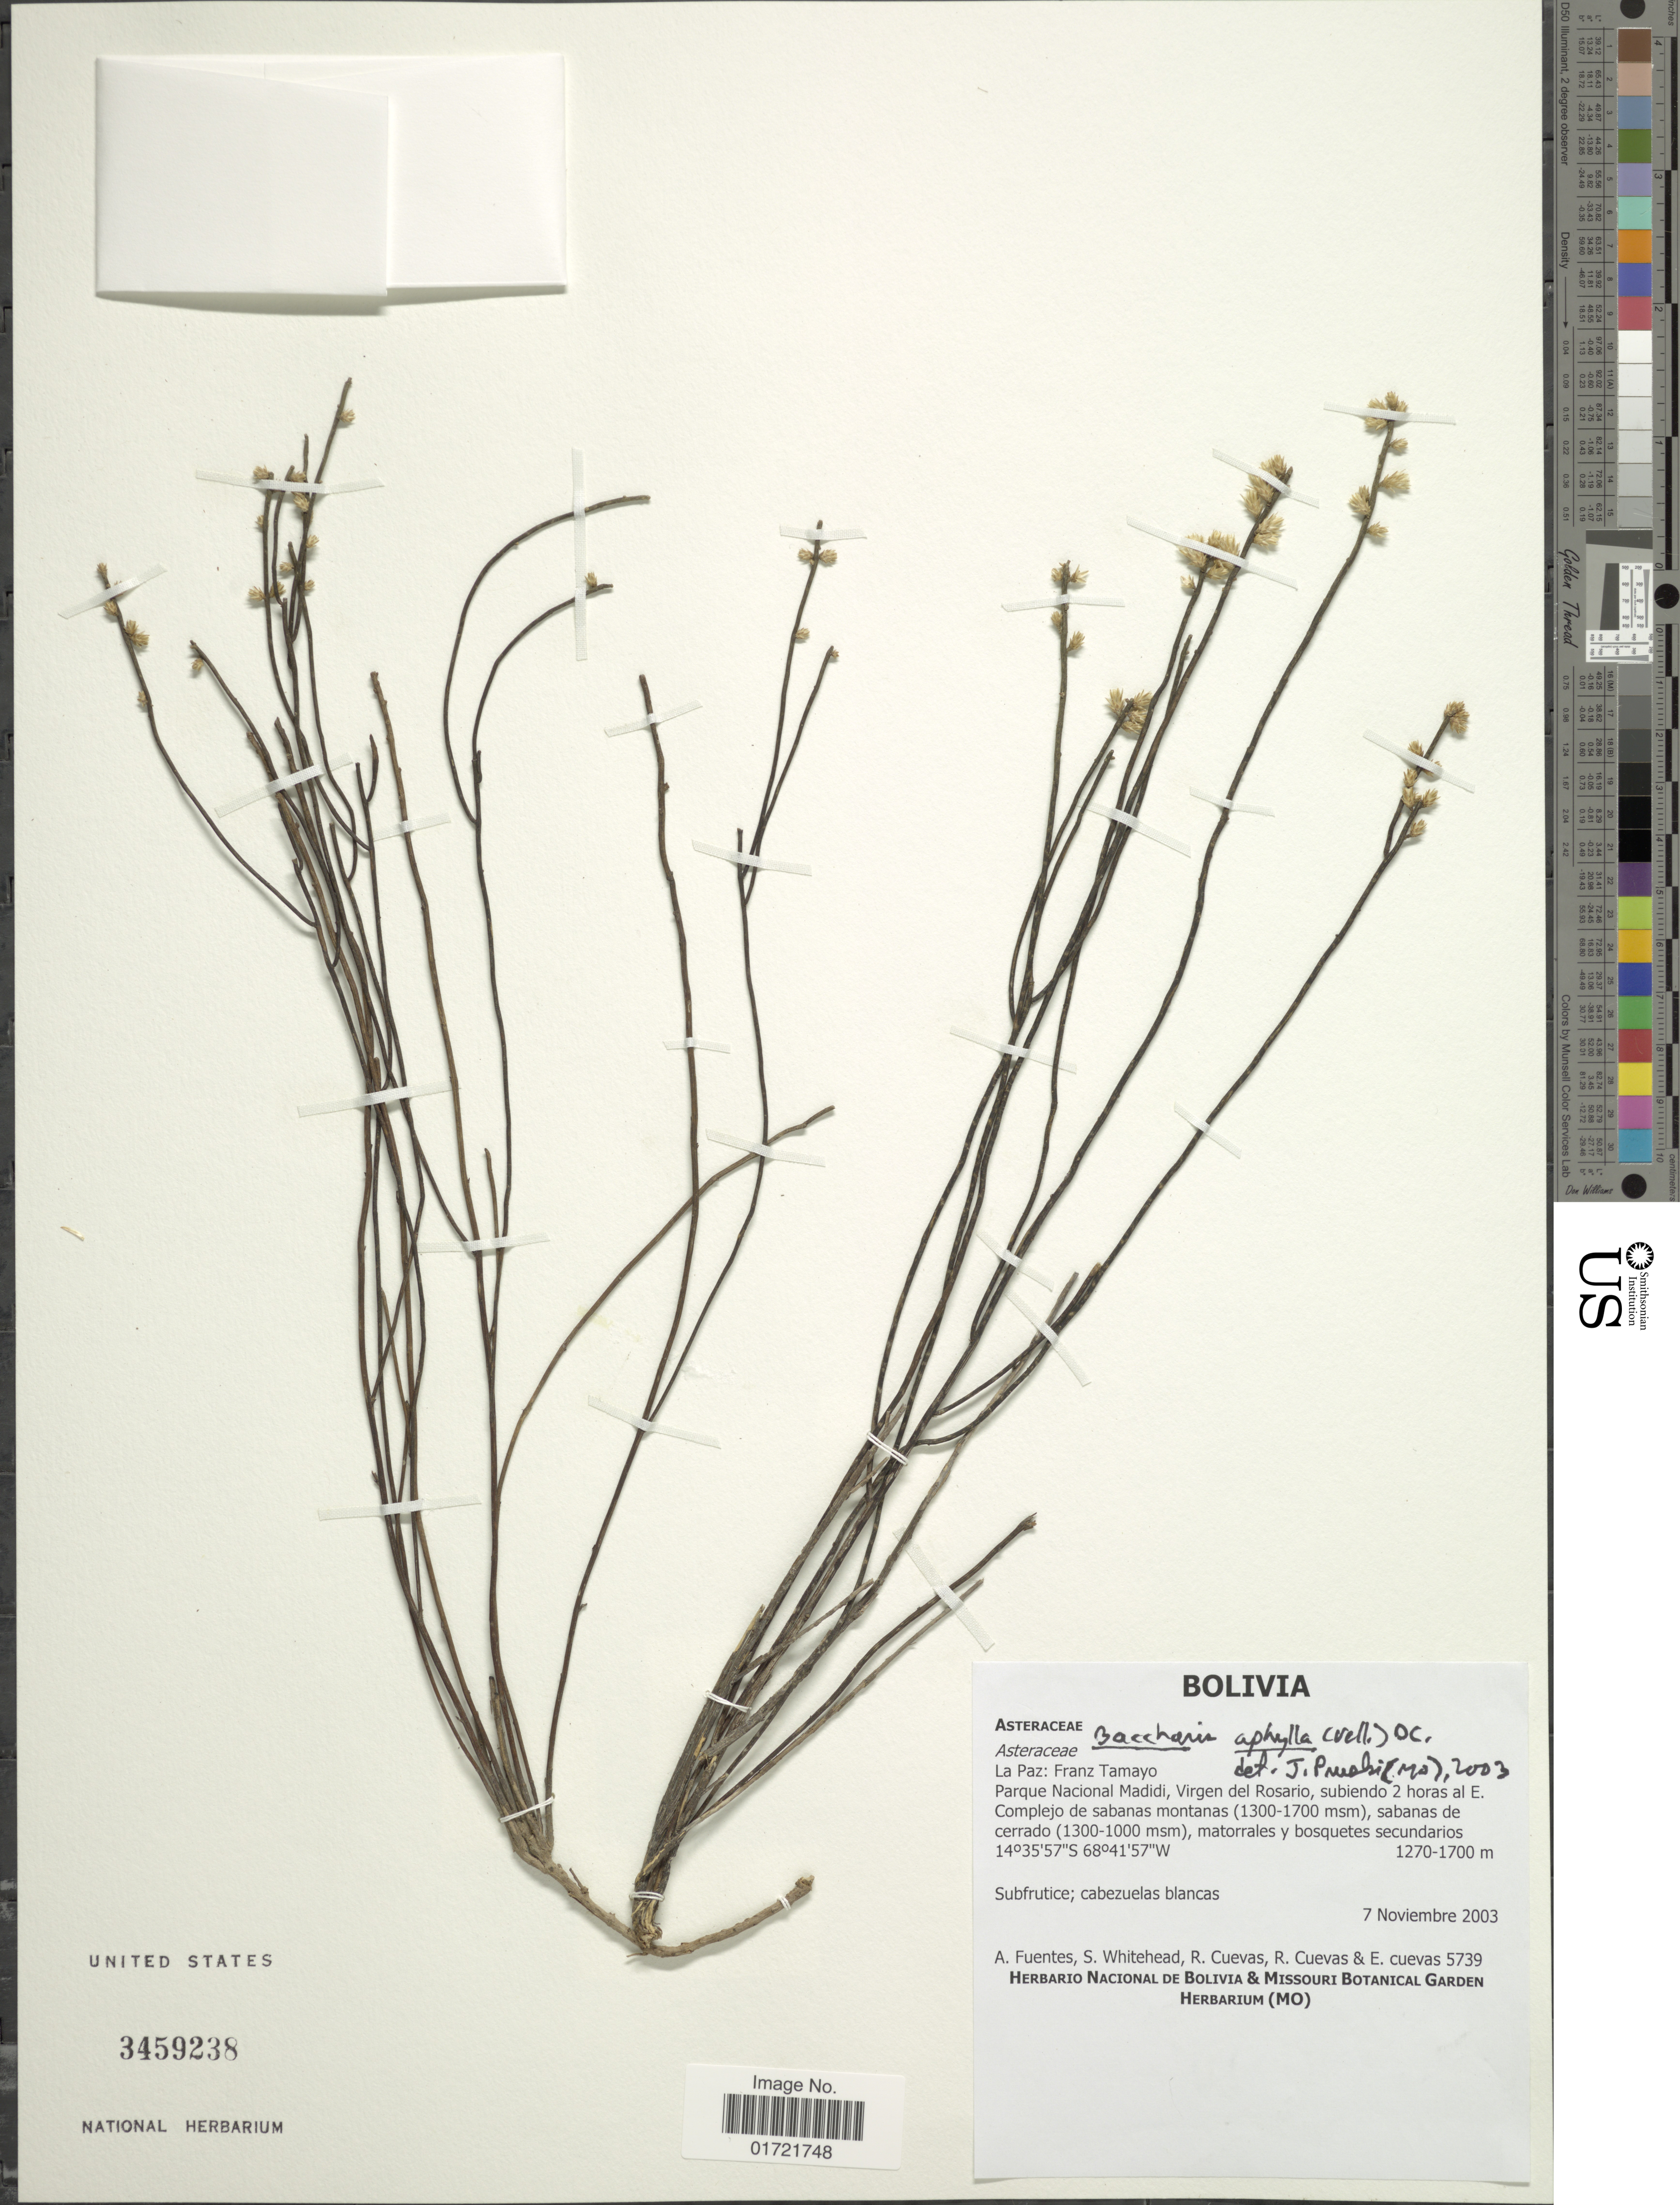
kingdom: Plantae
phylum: Tracheophyta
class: Magnoliopsida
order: Asterales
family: Asteraceae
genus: Baccharis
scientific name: Baccharis aphylla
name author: (Vell.) DC.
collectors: A. Fuentes, S. Whitehead, R. Cuevas & E. Cuevas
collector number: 5739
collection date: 2003-11-07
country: Bolivia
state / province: La Paz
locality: La Paz: Franz Tamayo, Parque Madidi, Virgen del Rosario, subiendo 2 horas al E. Complejo de sabanas montanas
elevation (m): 1270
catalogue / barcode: US 3459238